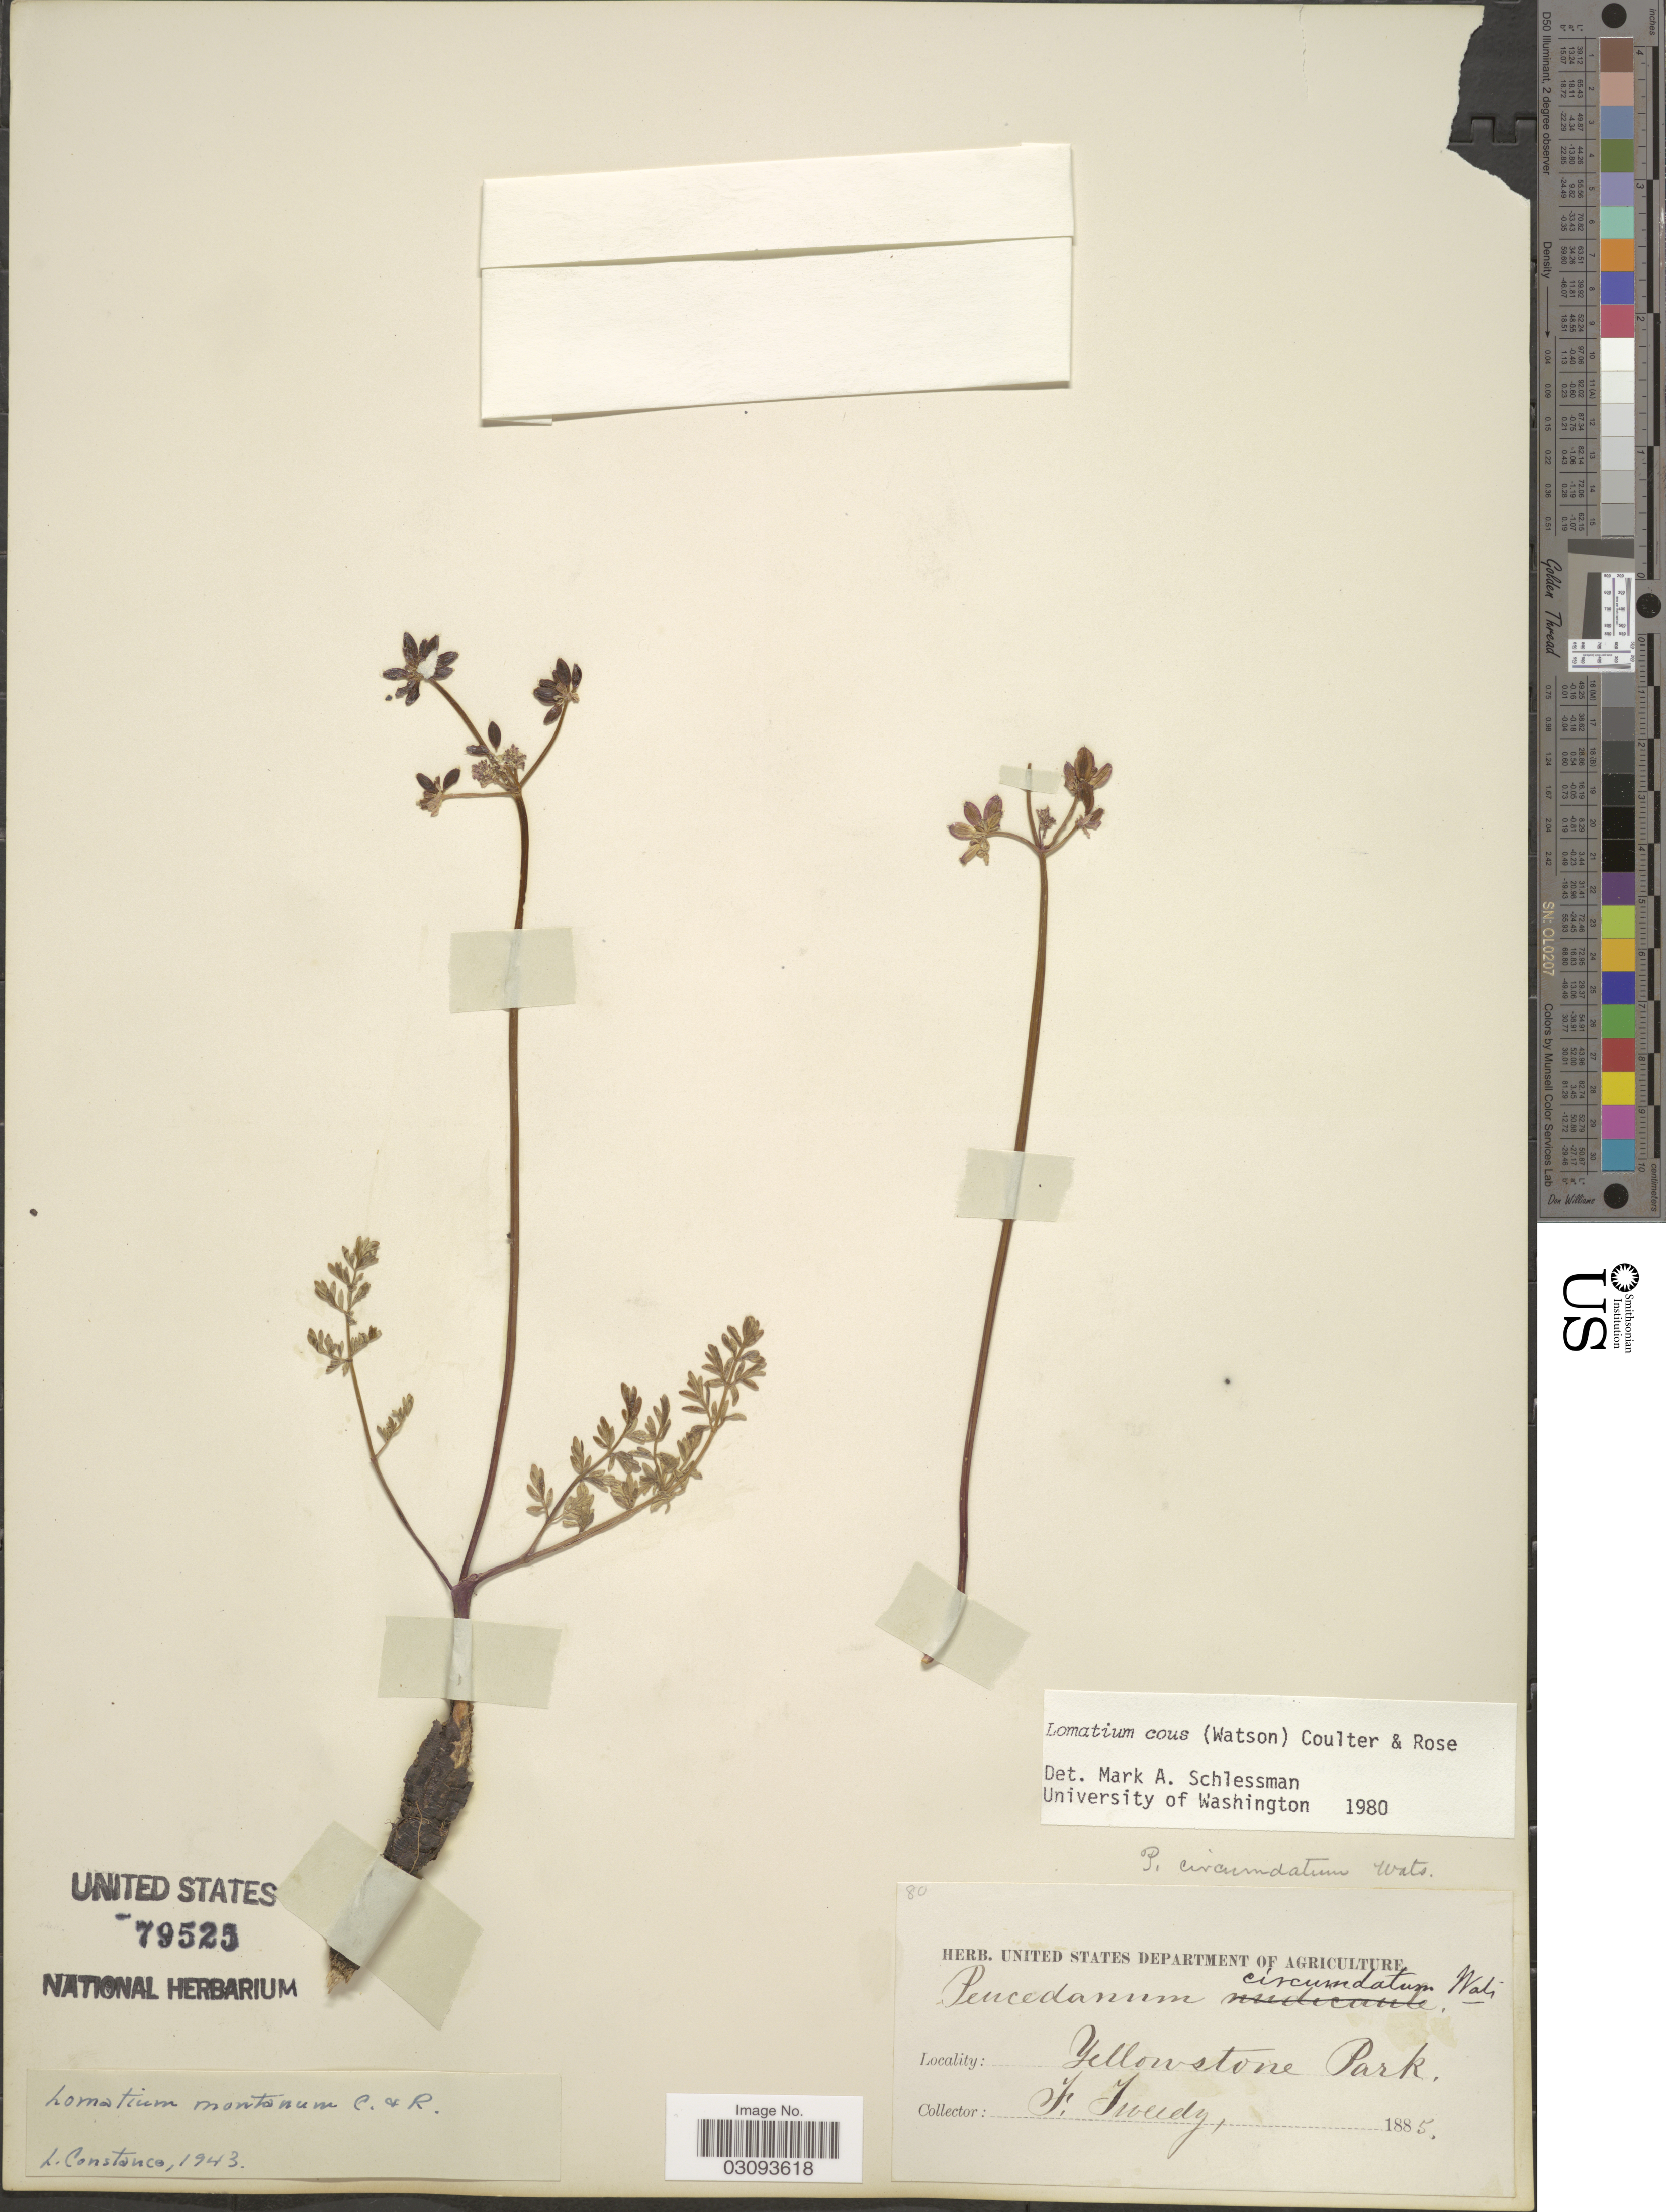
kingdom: Plantae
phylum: Tracheophyta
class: Magnoliopsida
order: Apiales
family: Apiaceae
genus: Lomatium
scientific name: Lomatium cous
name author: (S. Watson) J.M. Coult. & Rose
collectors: F. Tweedy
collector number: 80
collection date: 1885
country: United States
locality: Yellowstone Park.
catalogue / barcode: US 79525